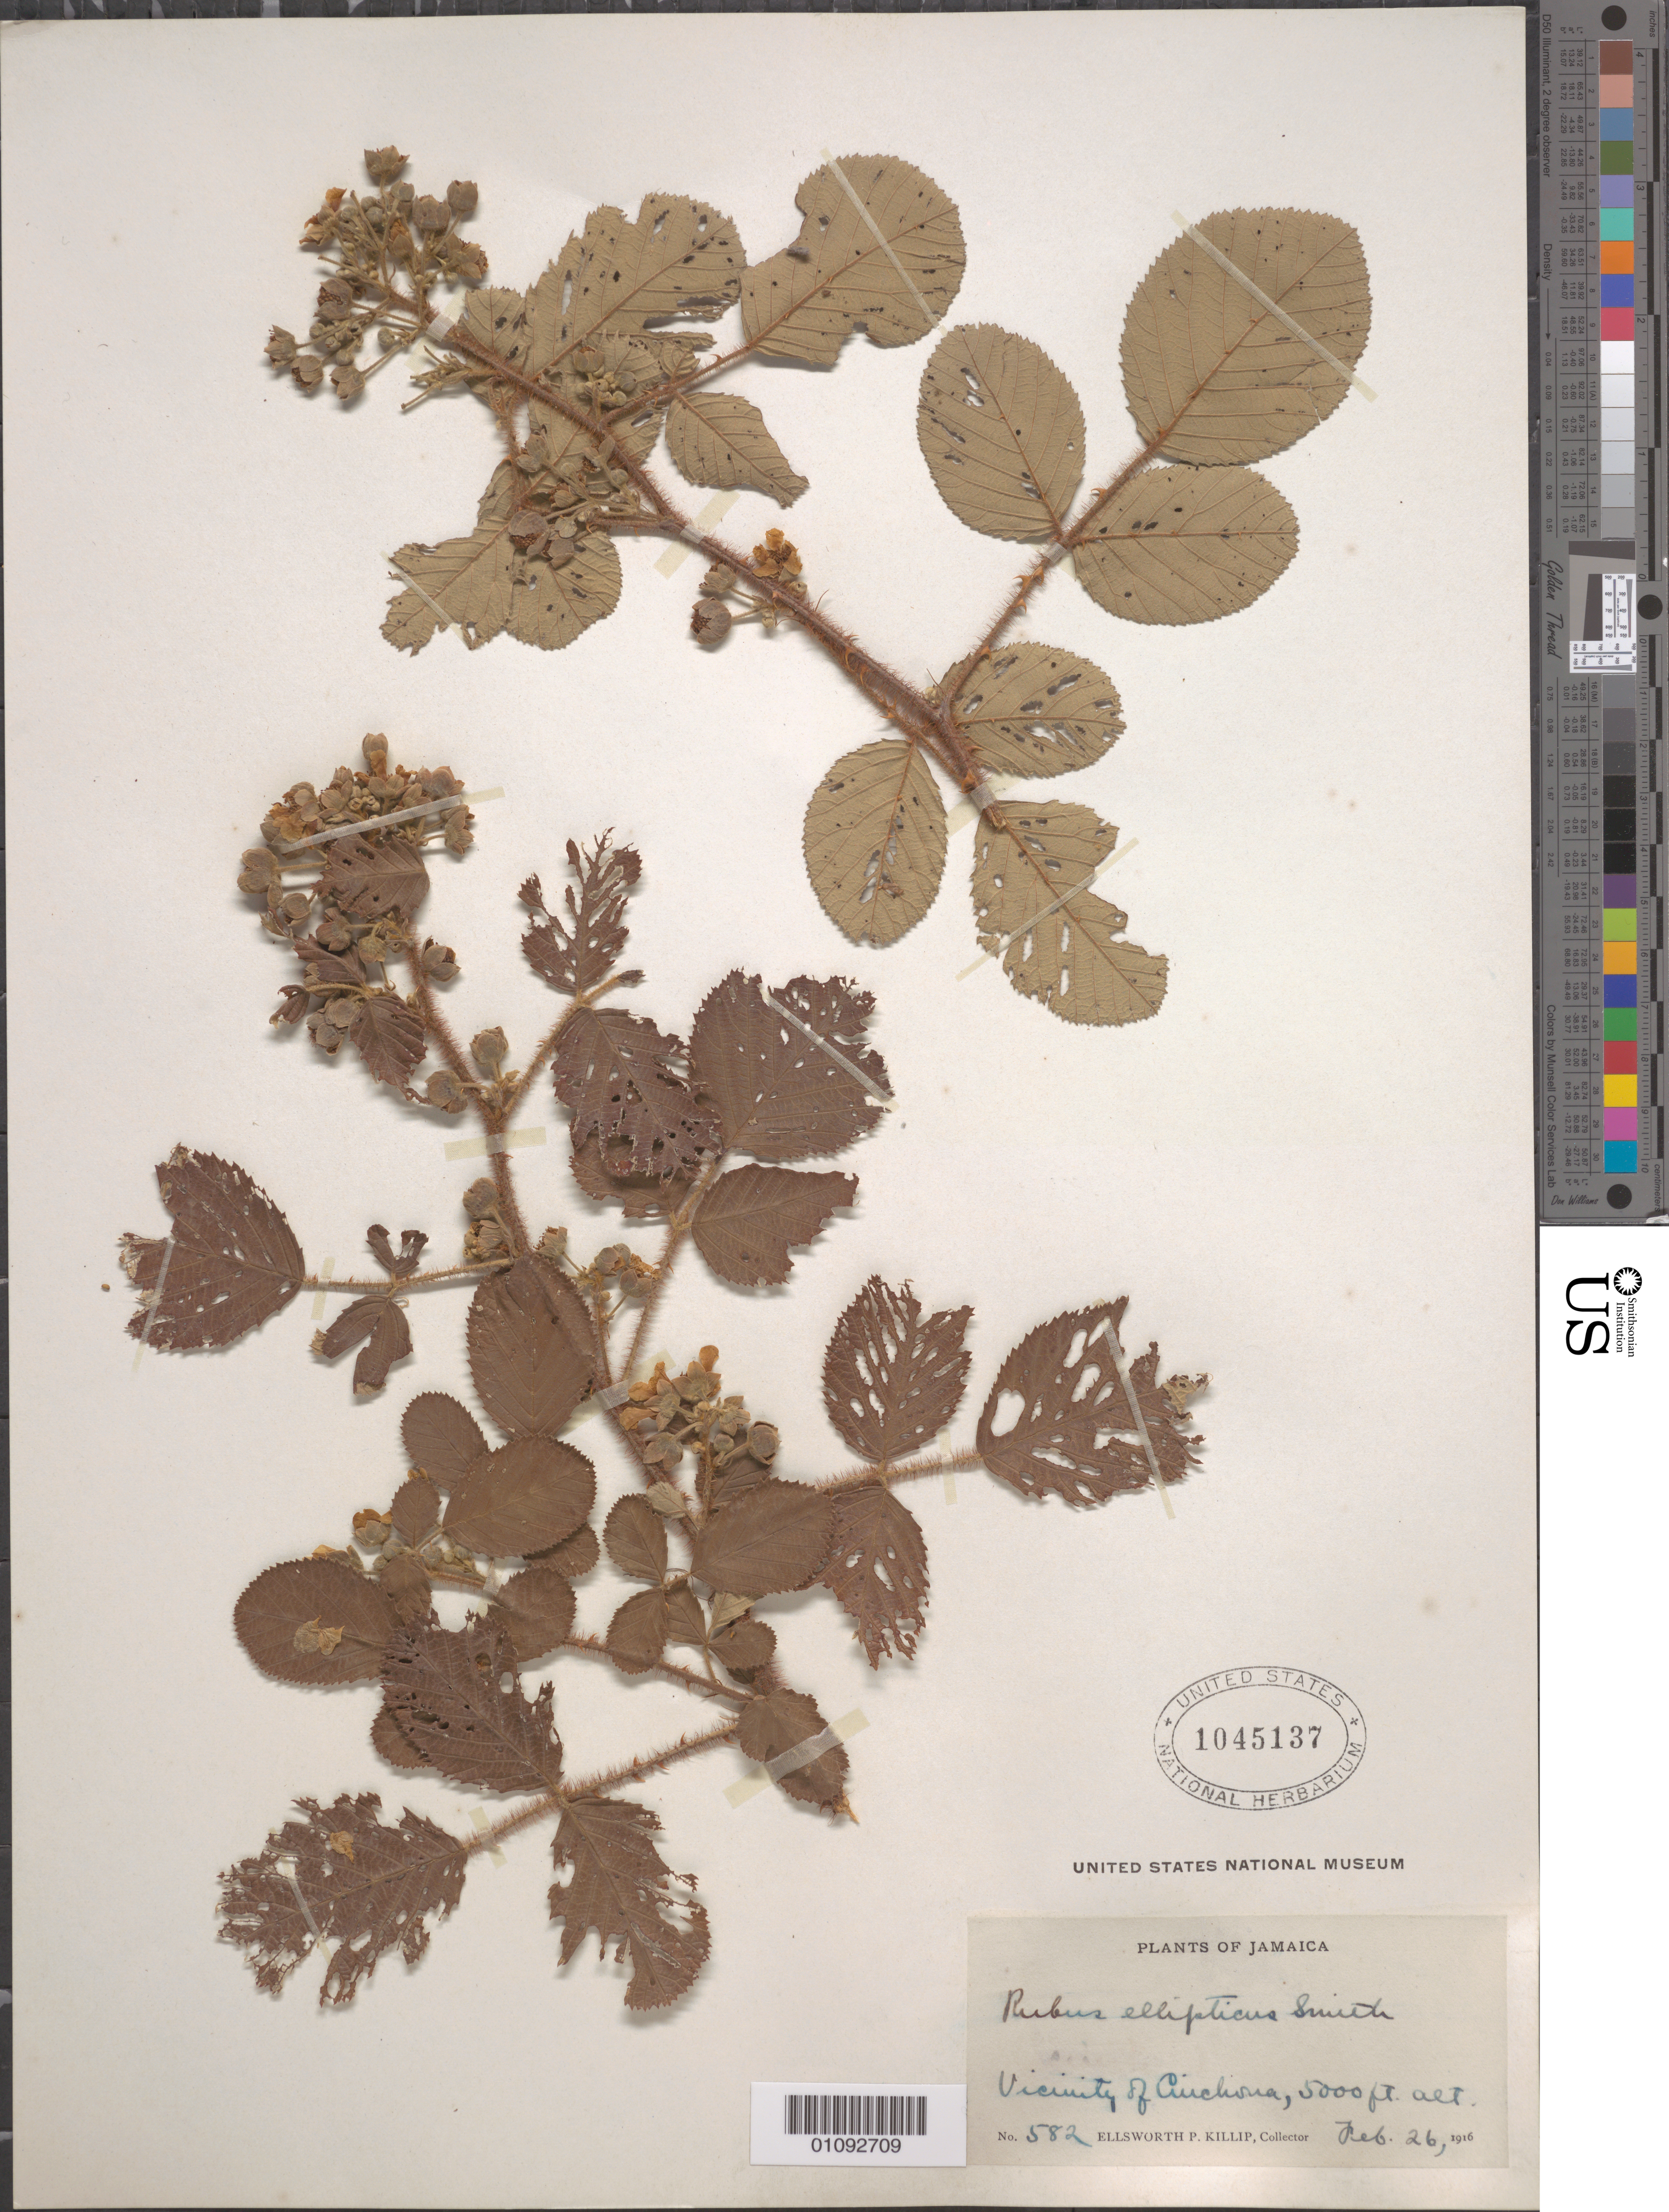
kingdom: Plantae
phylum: Tracheophyta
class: Magnoliopsida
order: Rosales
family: Rosaceae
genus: Rubus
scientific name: Rubus ellipticus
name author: Sm.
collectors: E. P. Killip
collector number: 582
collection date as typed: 26 Feb 1916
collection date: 1916-02-26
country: Jamaica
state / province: Saint Andrew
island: Jamaica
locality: Vicinity of Cinchona.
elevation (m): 1524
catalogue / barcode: US 1045137